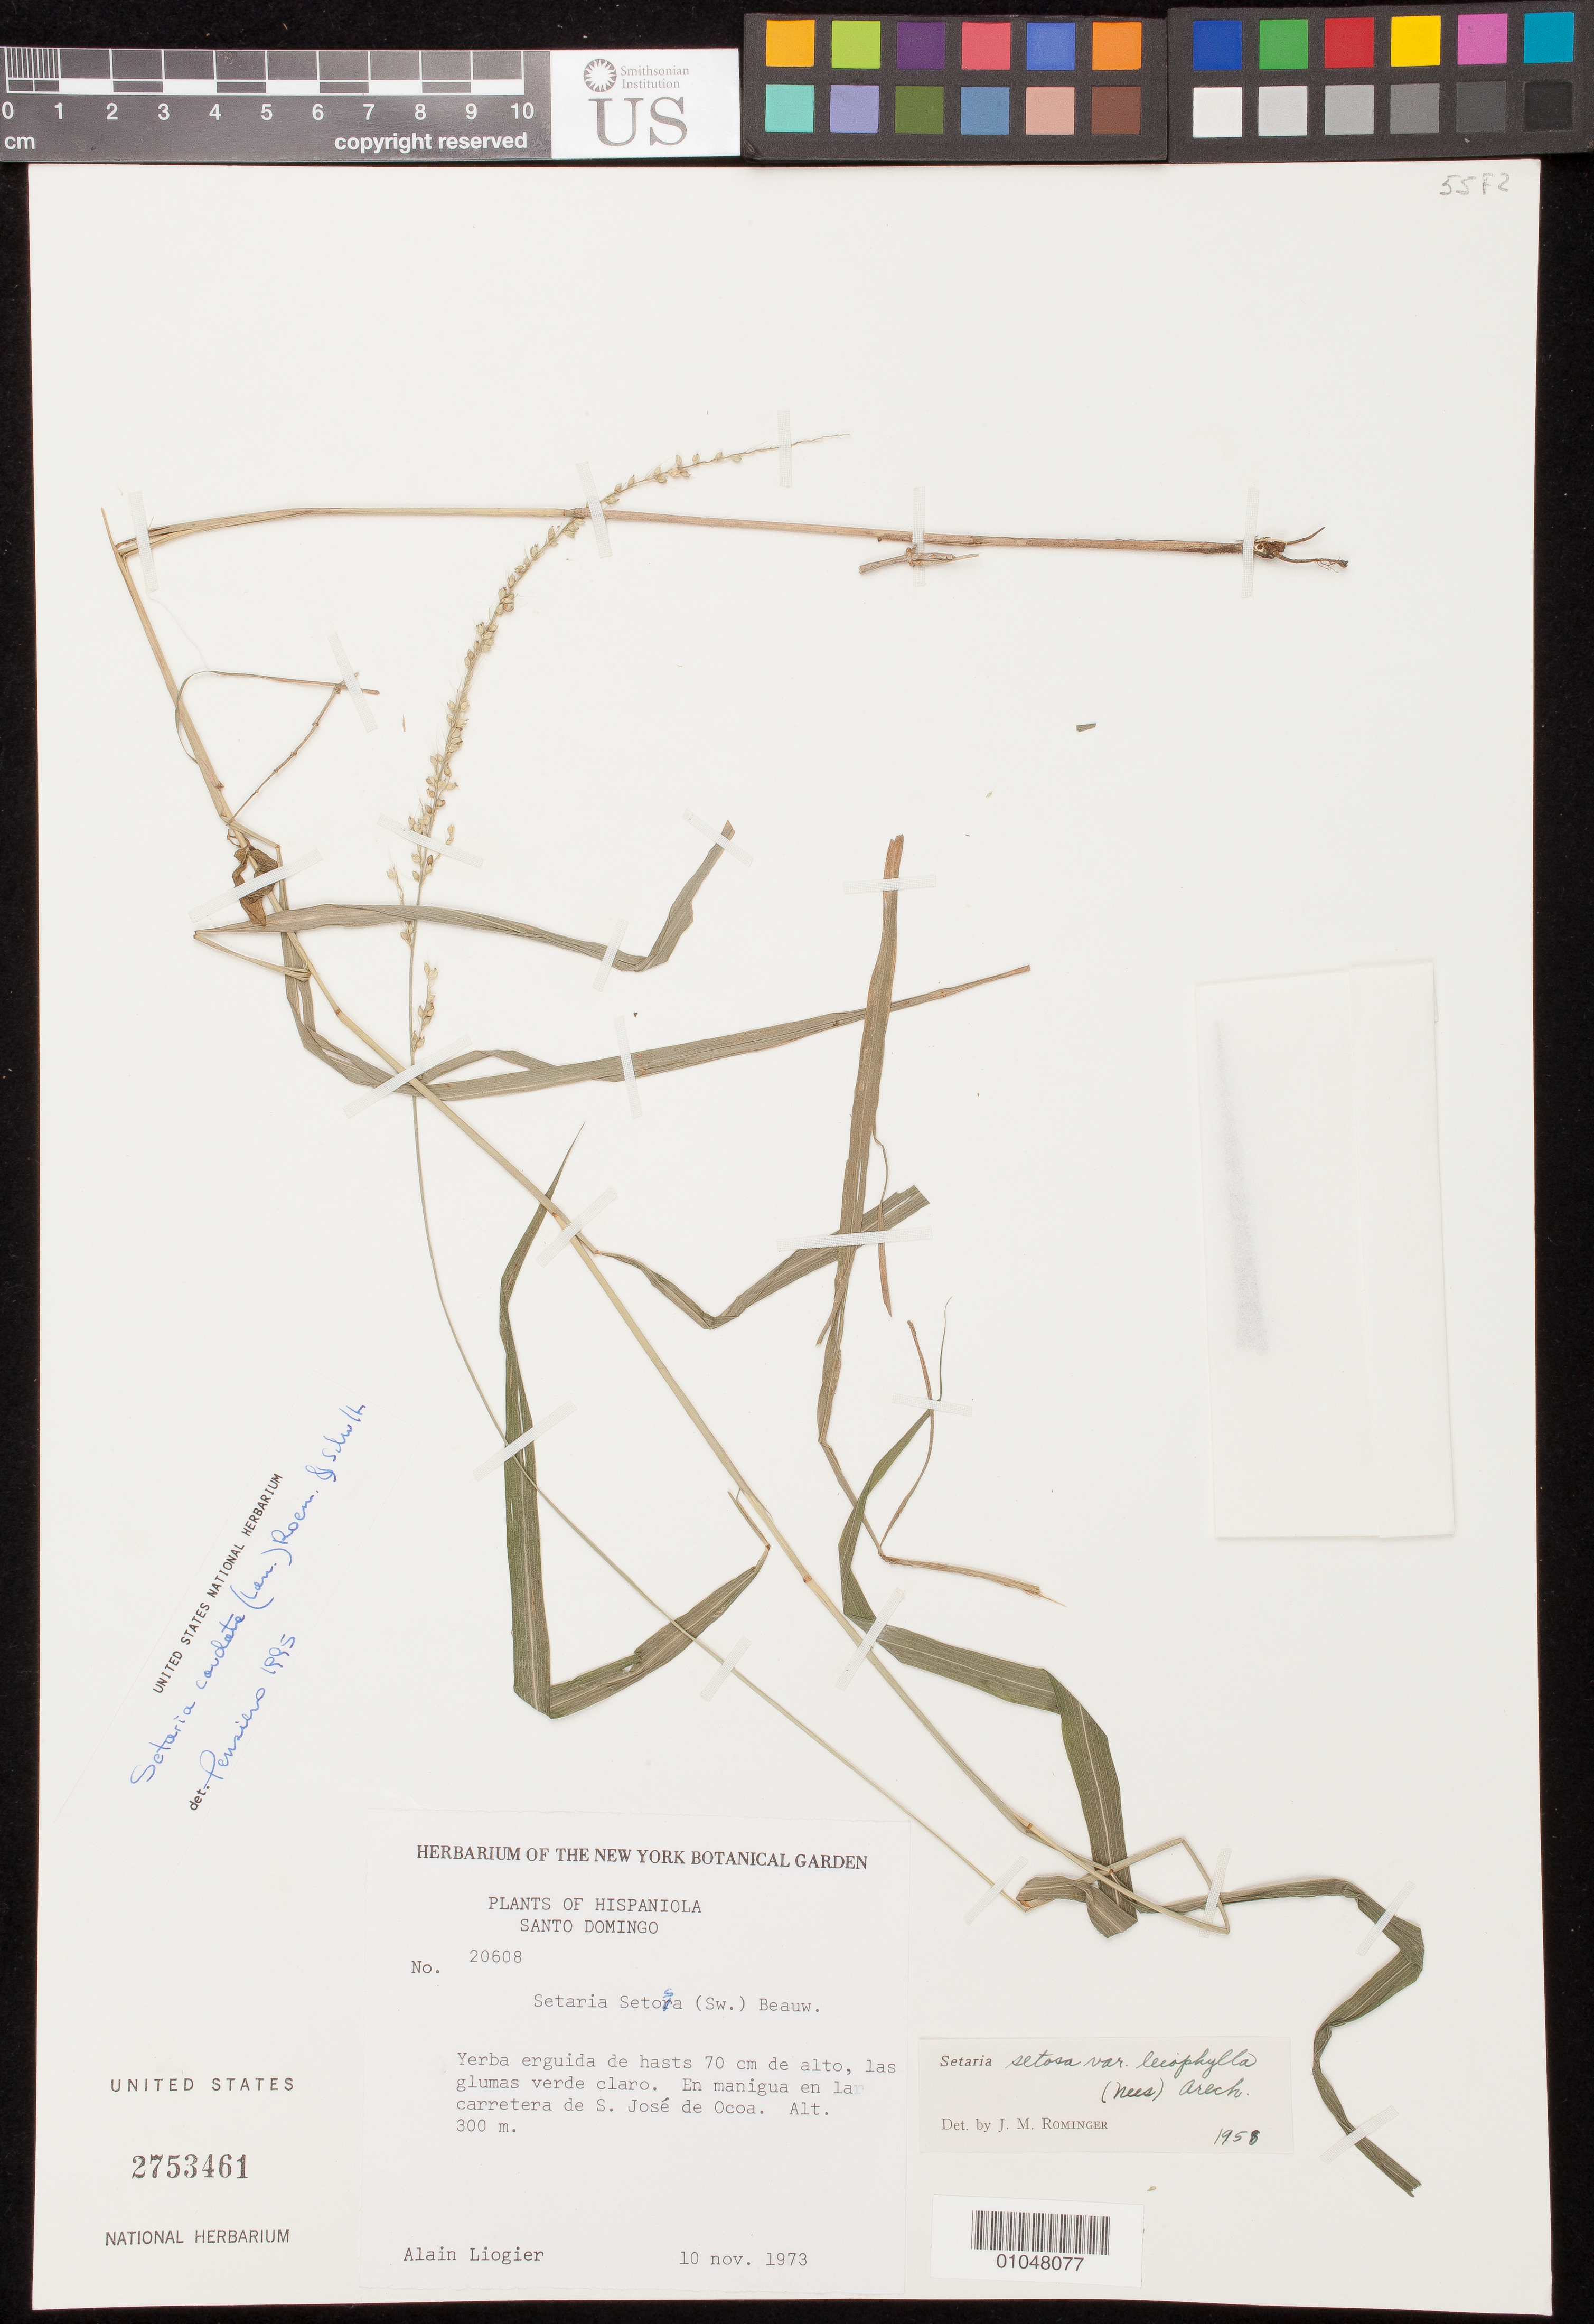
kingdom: Plantae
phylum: Tracheophyta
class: Liliopsida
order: Poales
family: Poaceae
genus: Setaria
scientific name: Setaria setosa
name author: (Sw.) P. Beauv.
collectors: A. H. Liogier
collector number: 20608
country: Dominican Republic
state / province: San José de Ocoa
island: Hispaniola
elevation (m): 300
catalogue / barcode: US 2753461